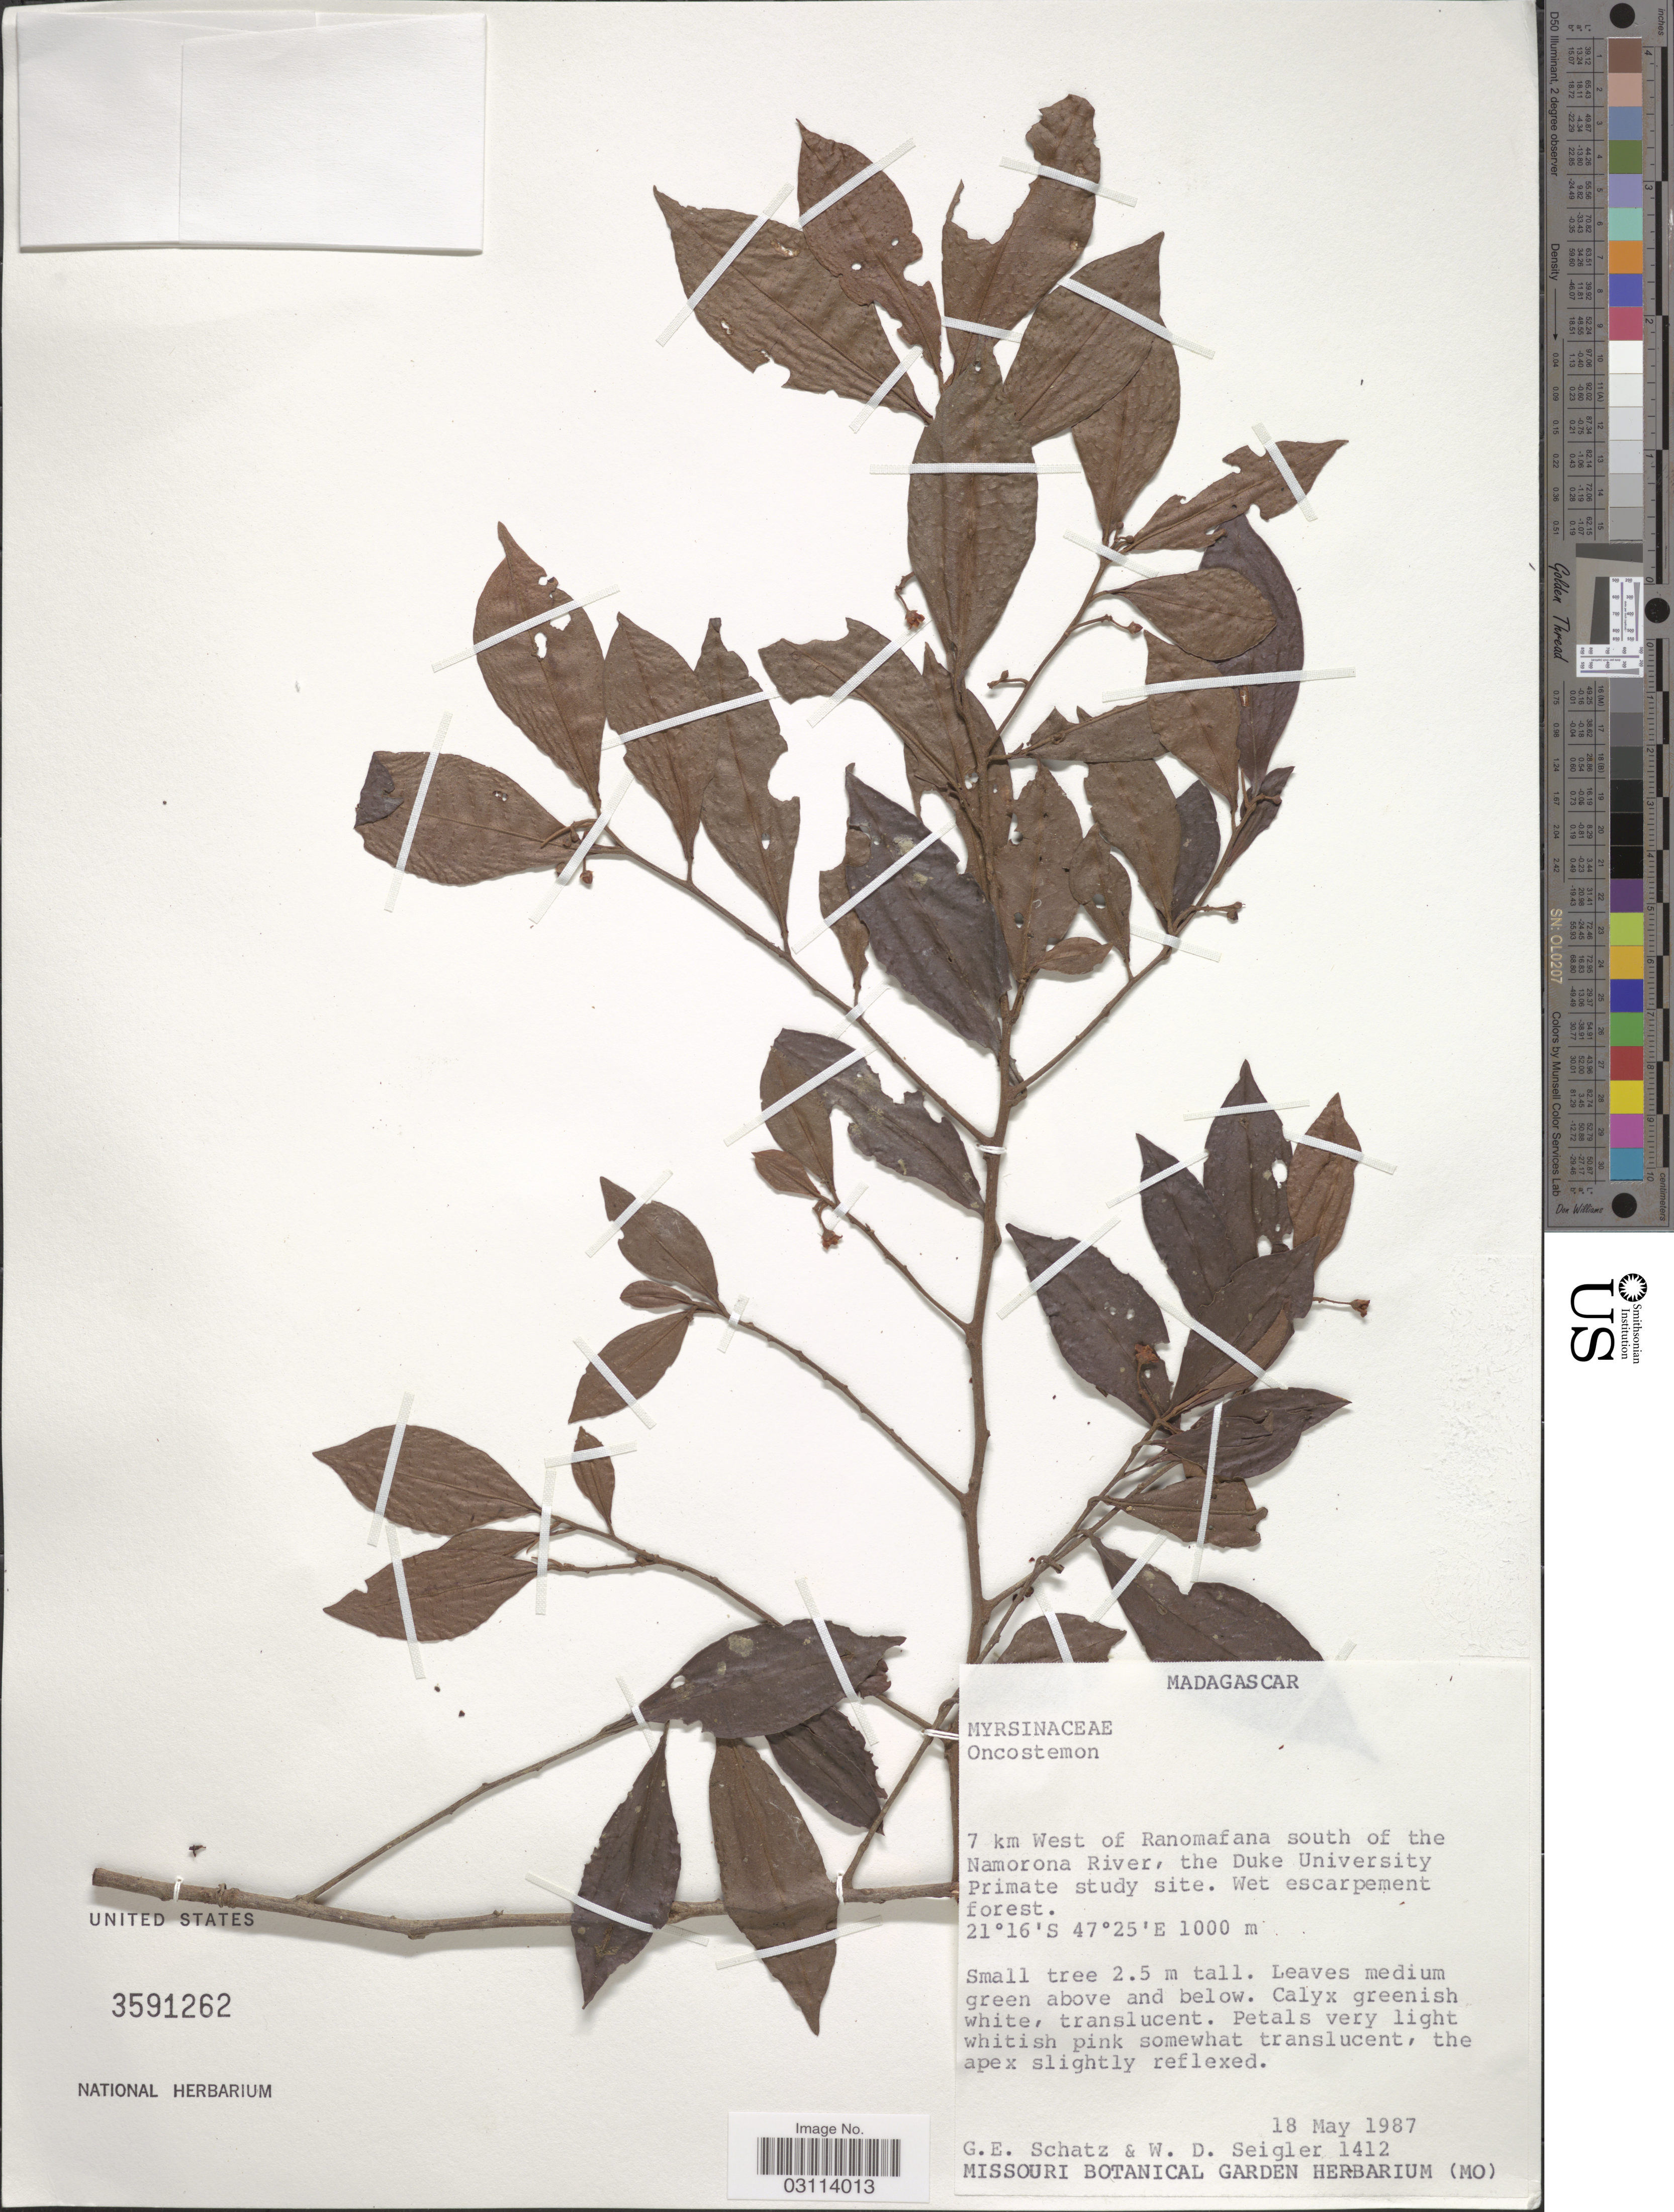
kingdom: Plantae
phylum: Tracheophyta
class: Magnoliopsida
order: Ericales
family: Primulaceae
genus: Oncostemon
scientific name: Oncostemon sp.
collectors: G. Schatz & W. Seigler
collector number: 1412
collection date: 1987-05-18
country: Madagascar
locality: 7 km West of Ranomafana south of the Namorona River, the Duke University Primate study site.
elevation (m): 1000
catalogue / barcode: US 3591262